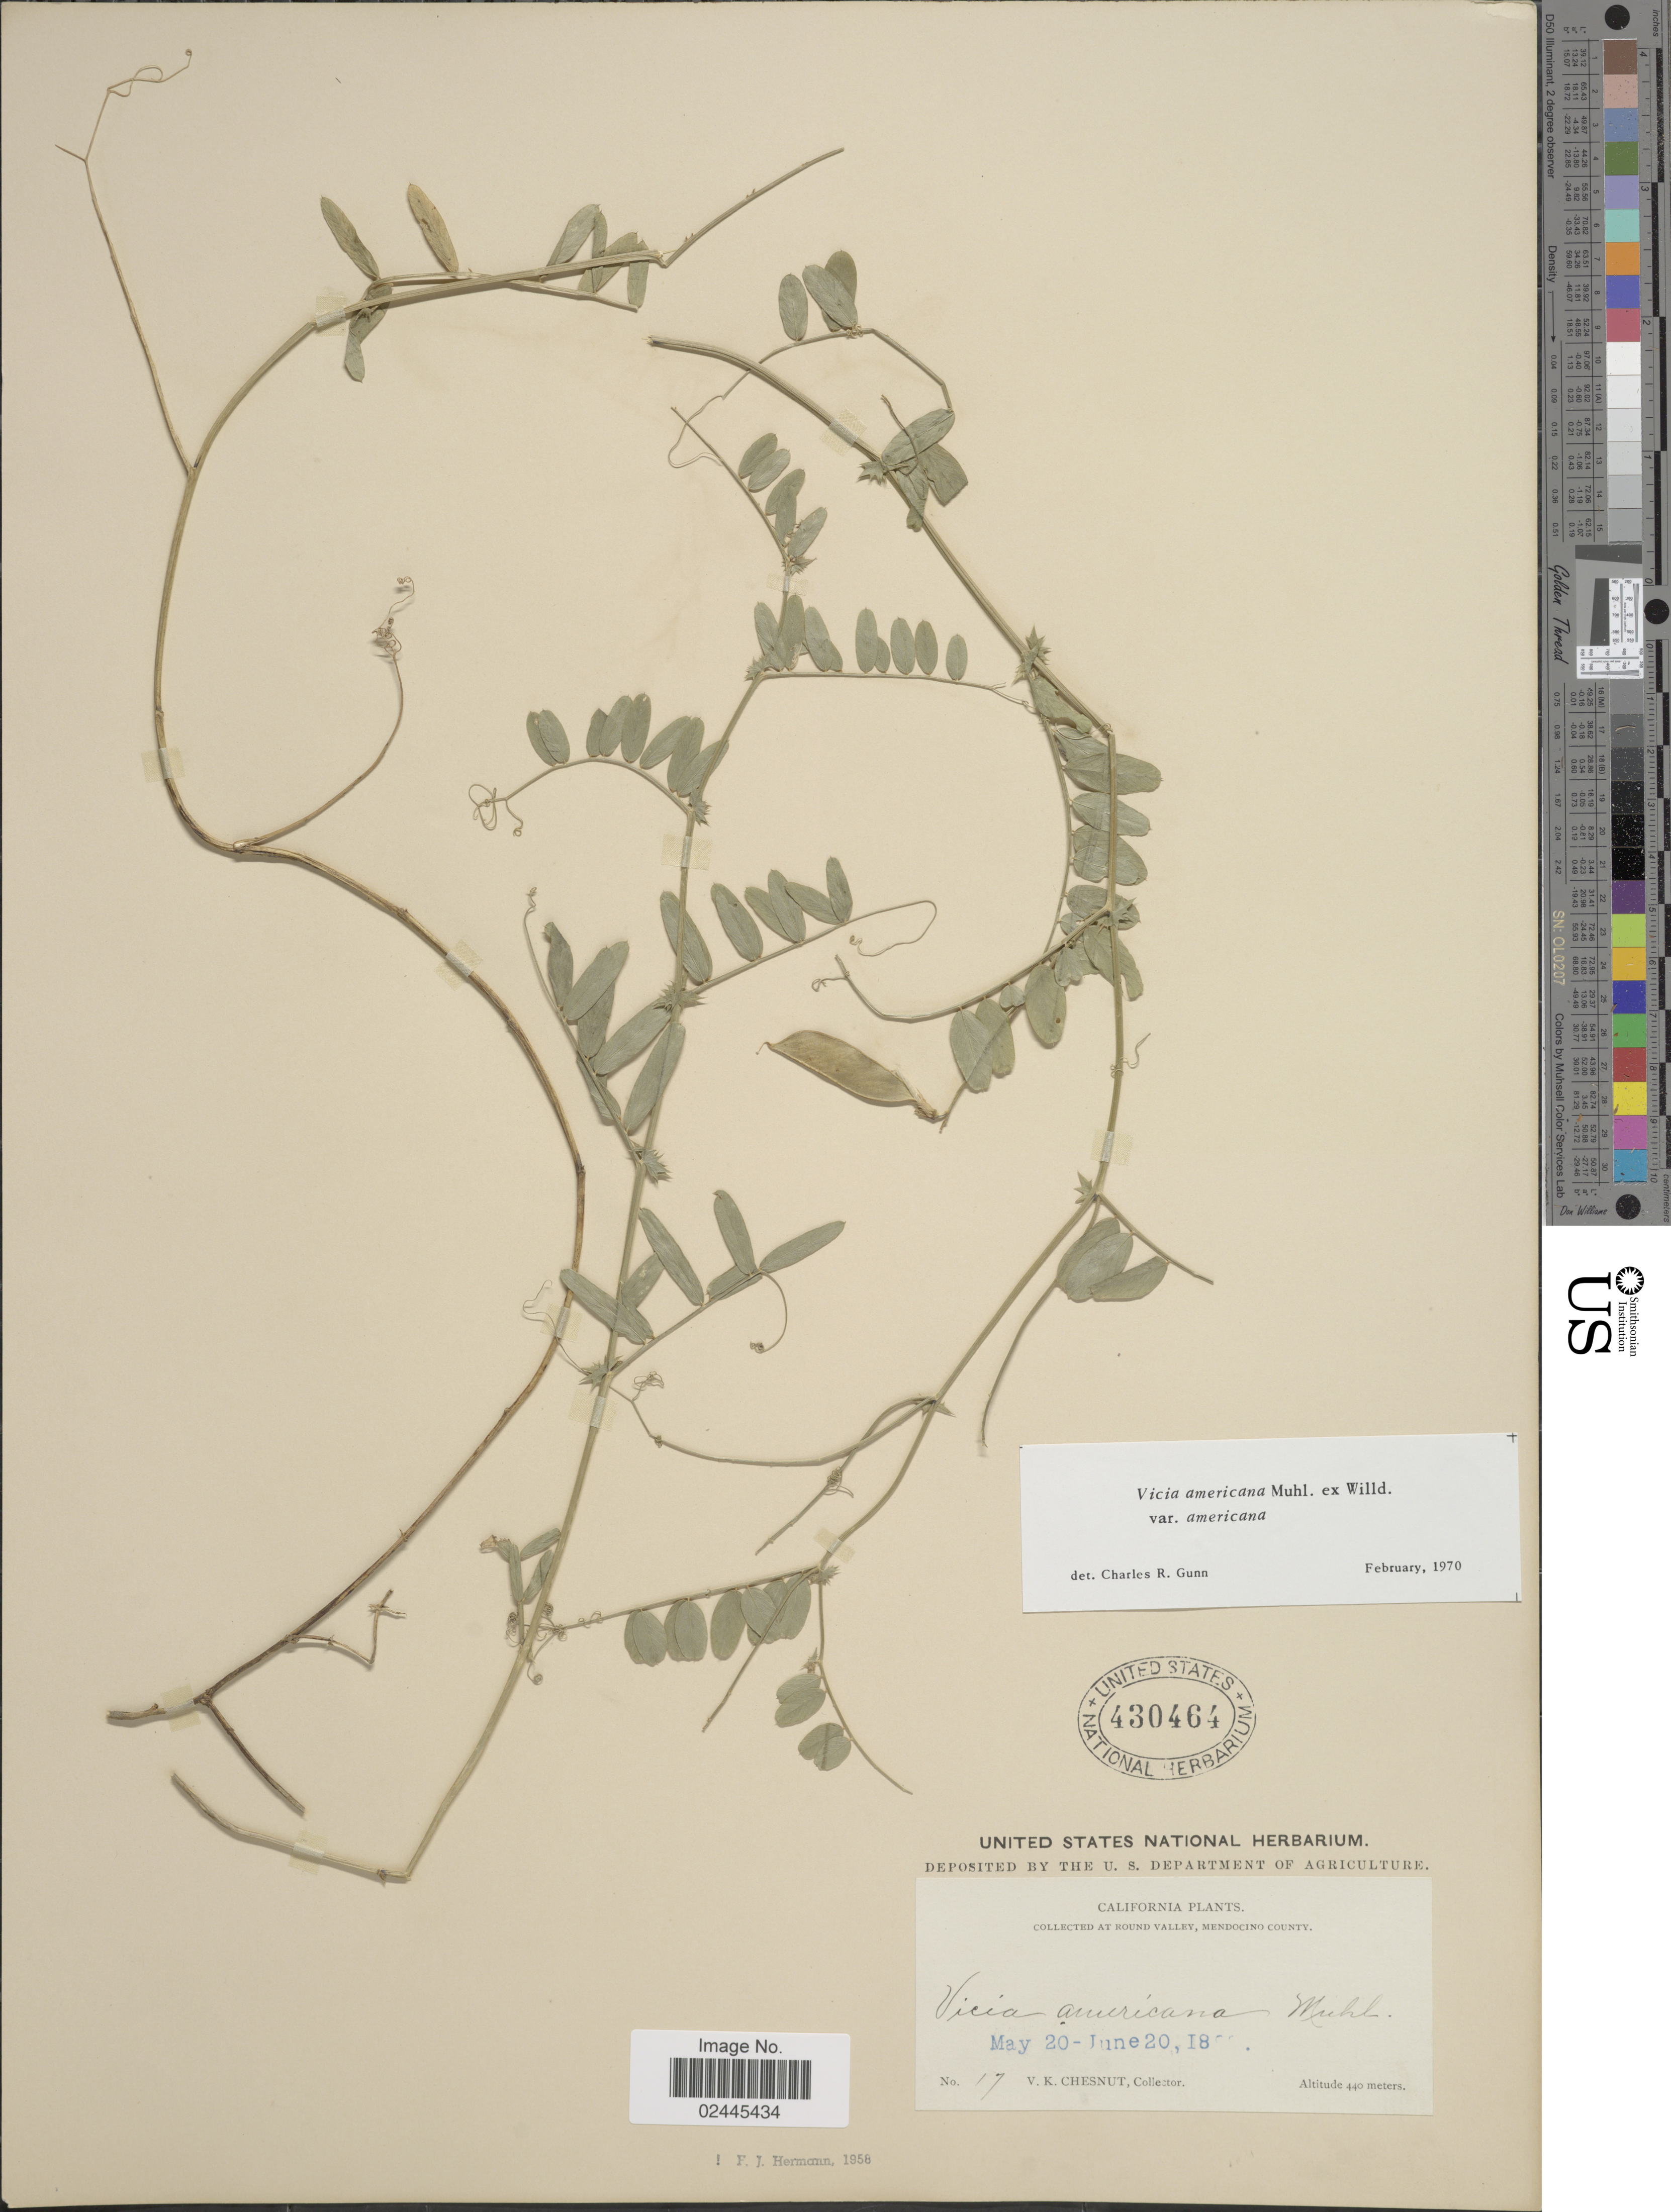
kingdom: Plantae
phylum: Tracheophyta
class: Magnoliopsida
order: Fabales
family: Fabaceae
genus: Vicia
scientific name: Vicia americana var. americana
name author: Muhl. ex Willd.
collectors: V. Chesnut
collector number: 17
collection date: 1890-05-20/1890-06-20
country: United States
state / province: California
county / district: Mendocino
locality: Round Valley, Mendocino County.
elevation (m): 440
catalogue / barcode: US 430464